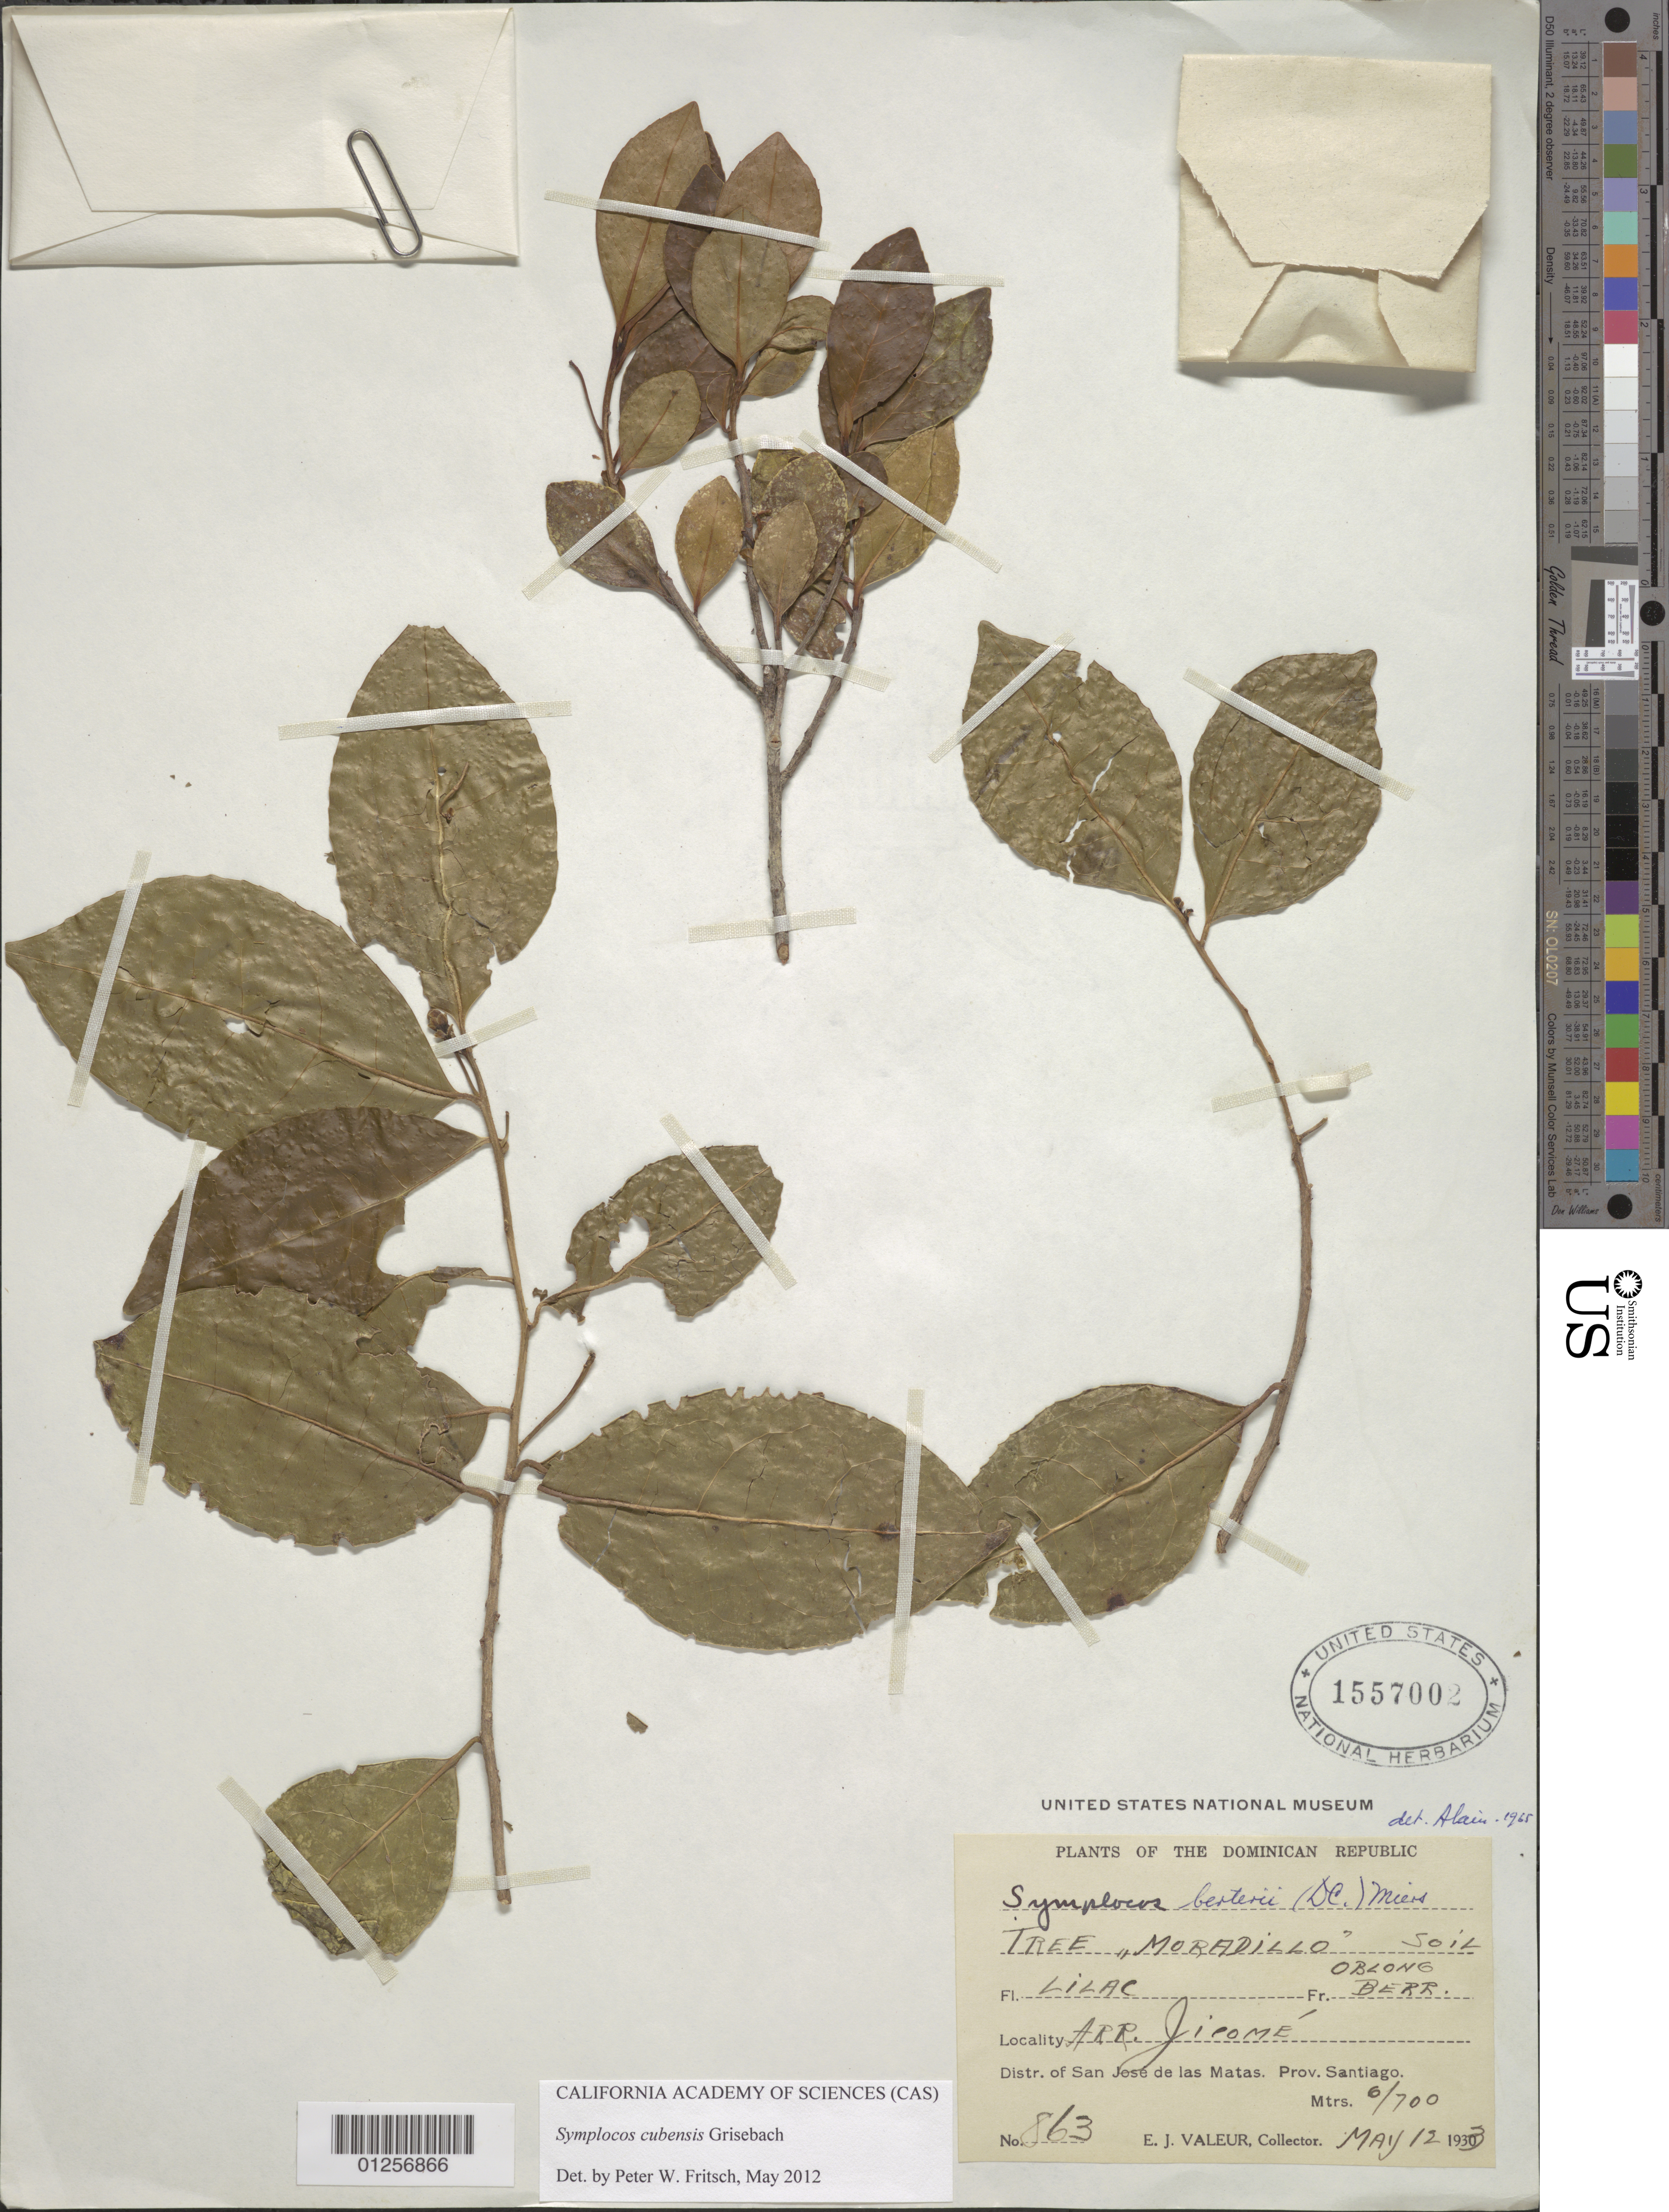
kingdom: Plantae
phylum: Tracheophyta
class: Magnoliopsida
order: Ericales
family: Symplocaceae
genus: Symplocos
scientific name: Symplocos cubensis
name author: Griseb.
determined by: Fritsch, Peter W.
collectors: E. Valeur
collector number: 863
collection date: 1933-05-12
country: Dominican Republic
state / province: Santiago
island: Hispaniola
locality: Distr. San Jose de las Matas, arr. Jicomé.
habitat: Soil.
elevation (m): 600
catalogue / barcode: US 1557002